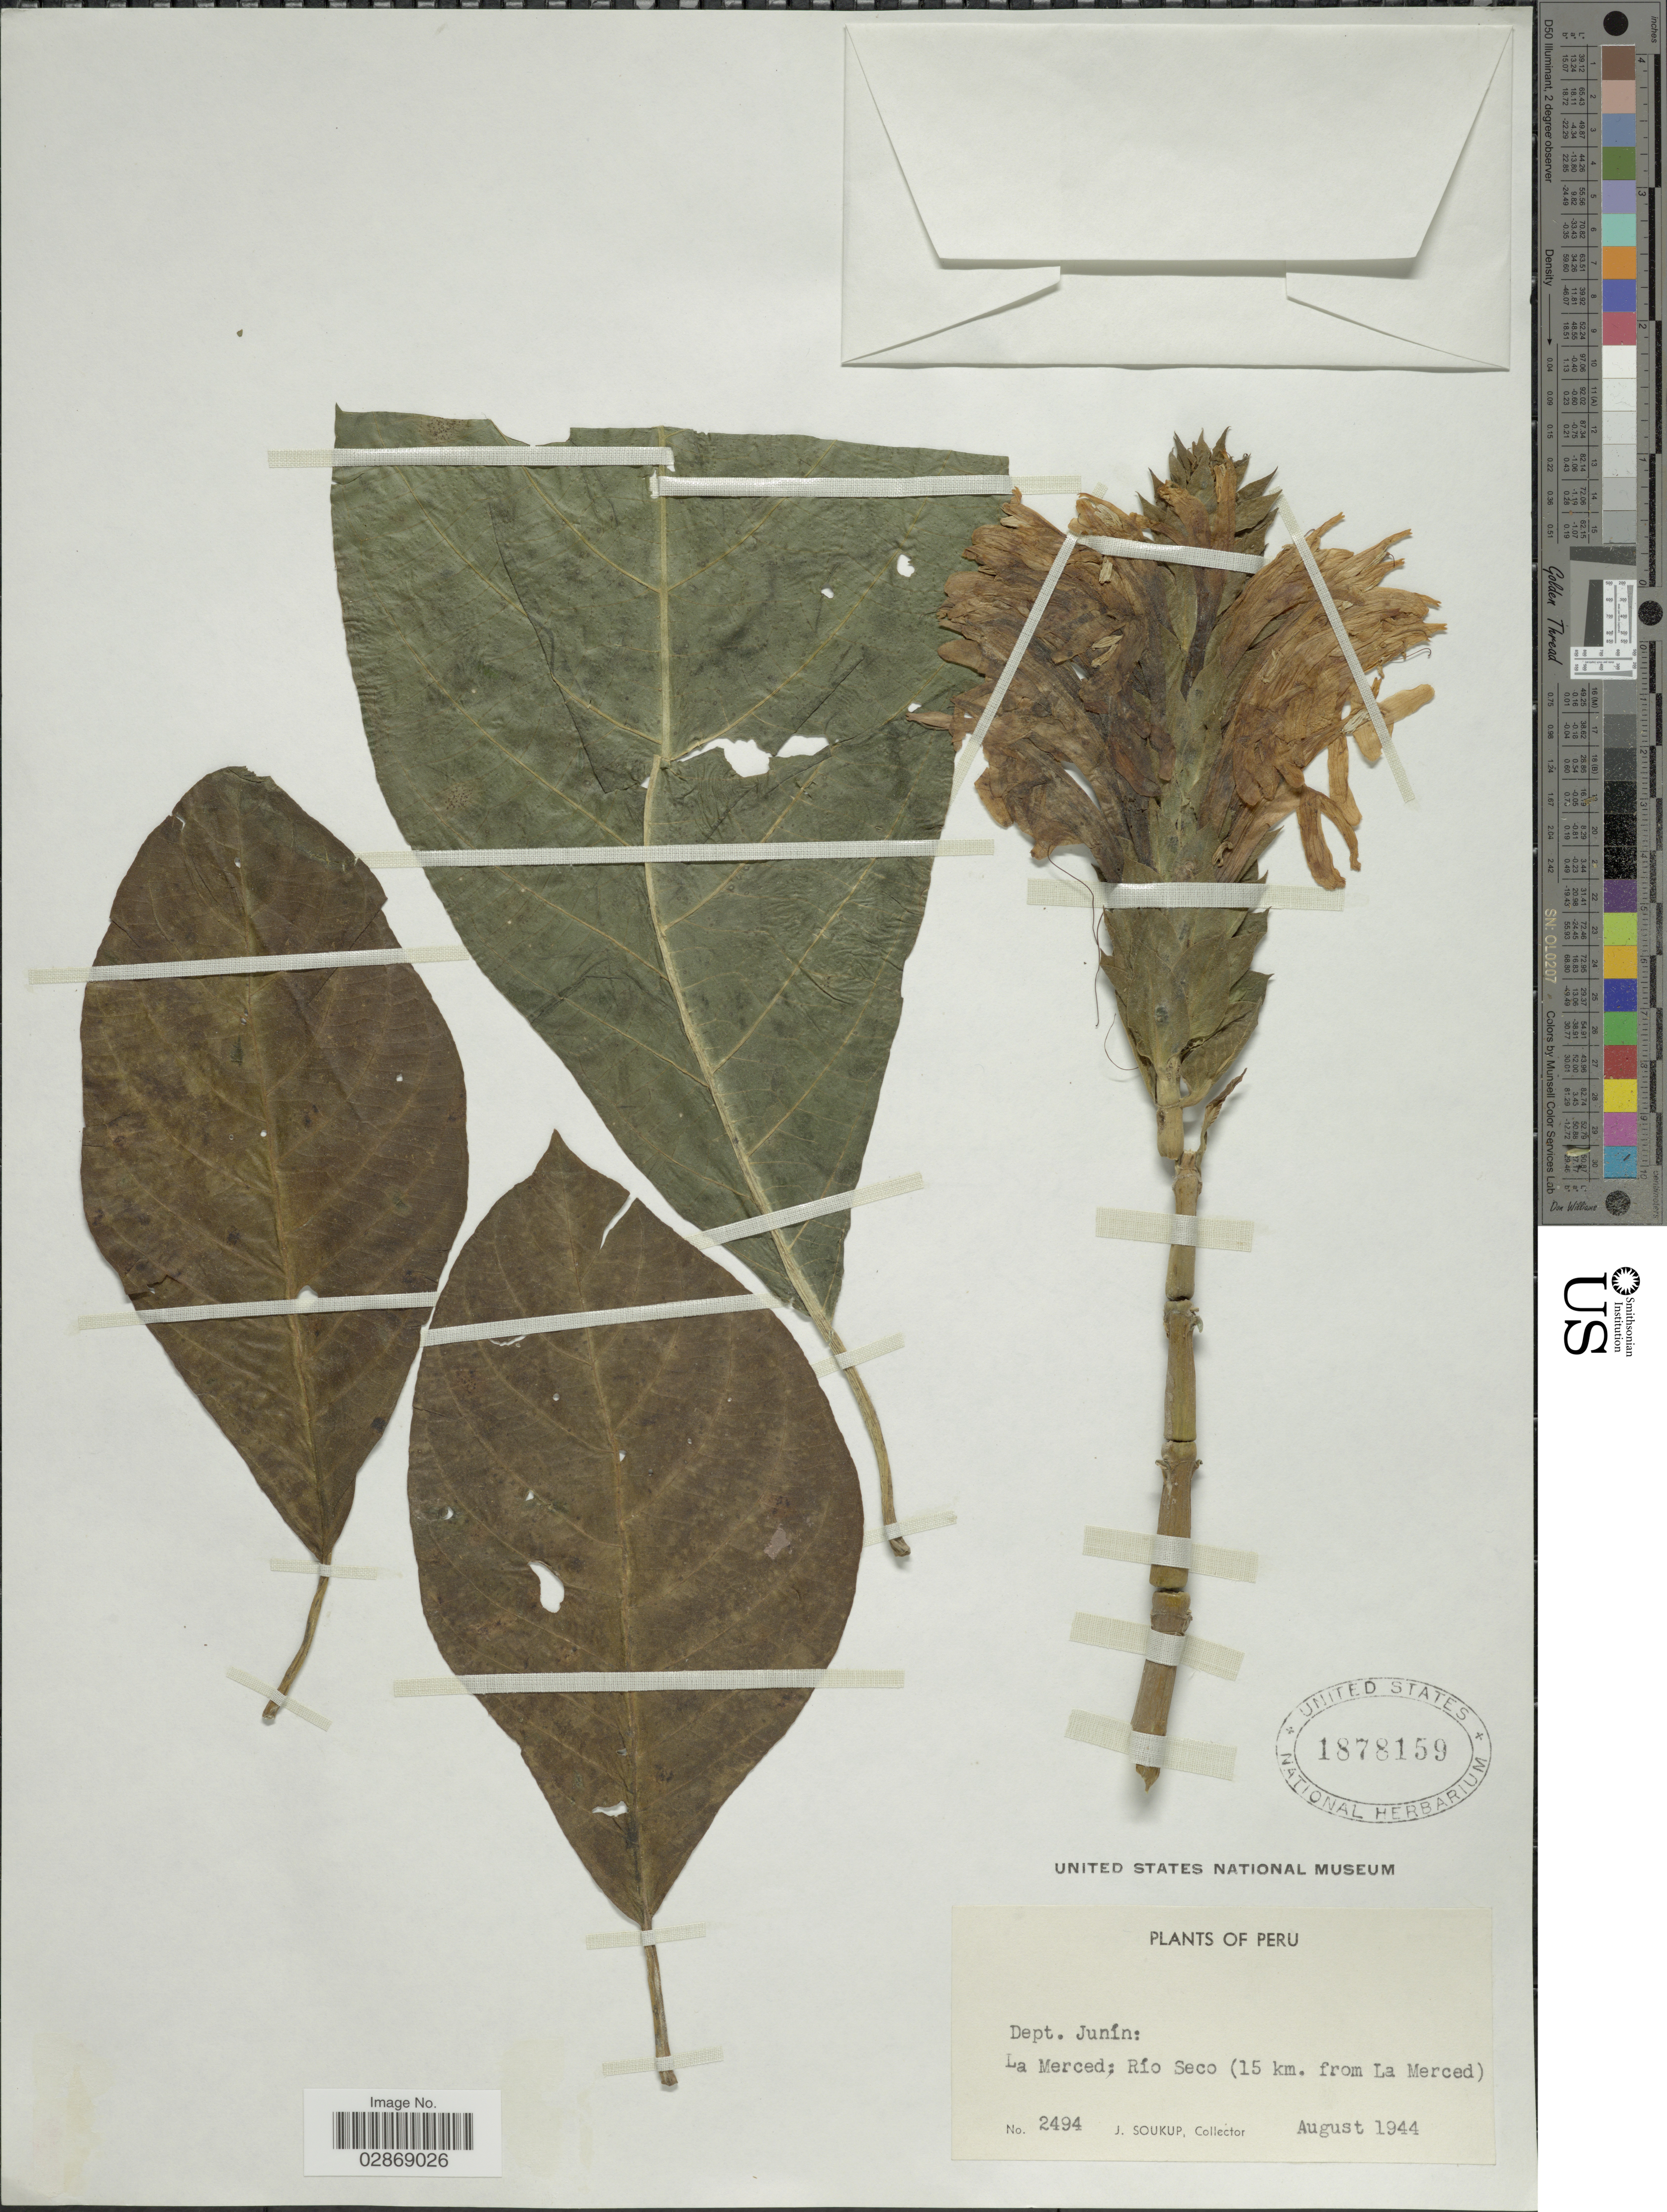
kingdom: Plantae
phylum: Tracheophyta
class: Magnoliopsida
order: Lamiales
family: Acanthaceae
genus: Pachystachys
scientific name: Pachystachys spicata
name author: (Ruiz & Pav.) Wassh.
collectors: J. Soukup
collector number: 2494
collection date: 1944-08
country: Peru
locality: La Merces: Río Seco (15 km. from La Merced).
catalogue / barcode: US 1878159